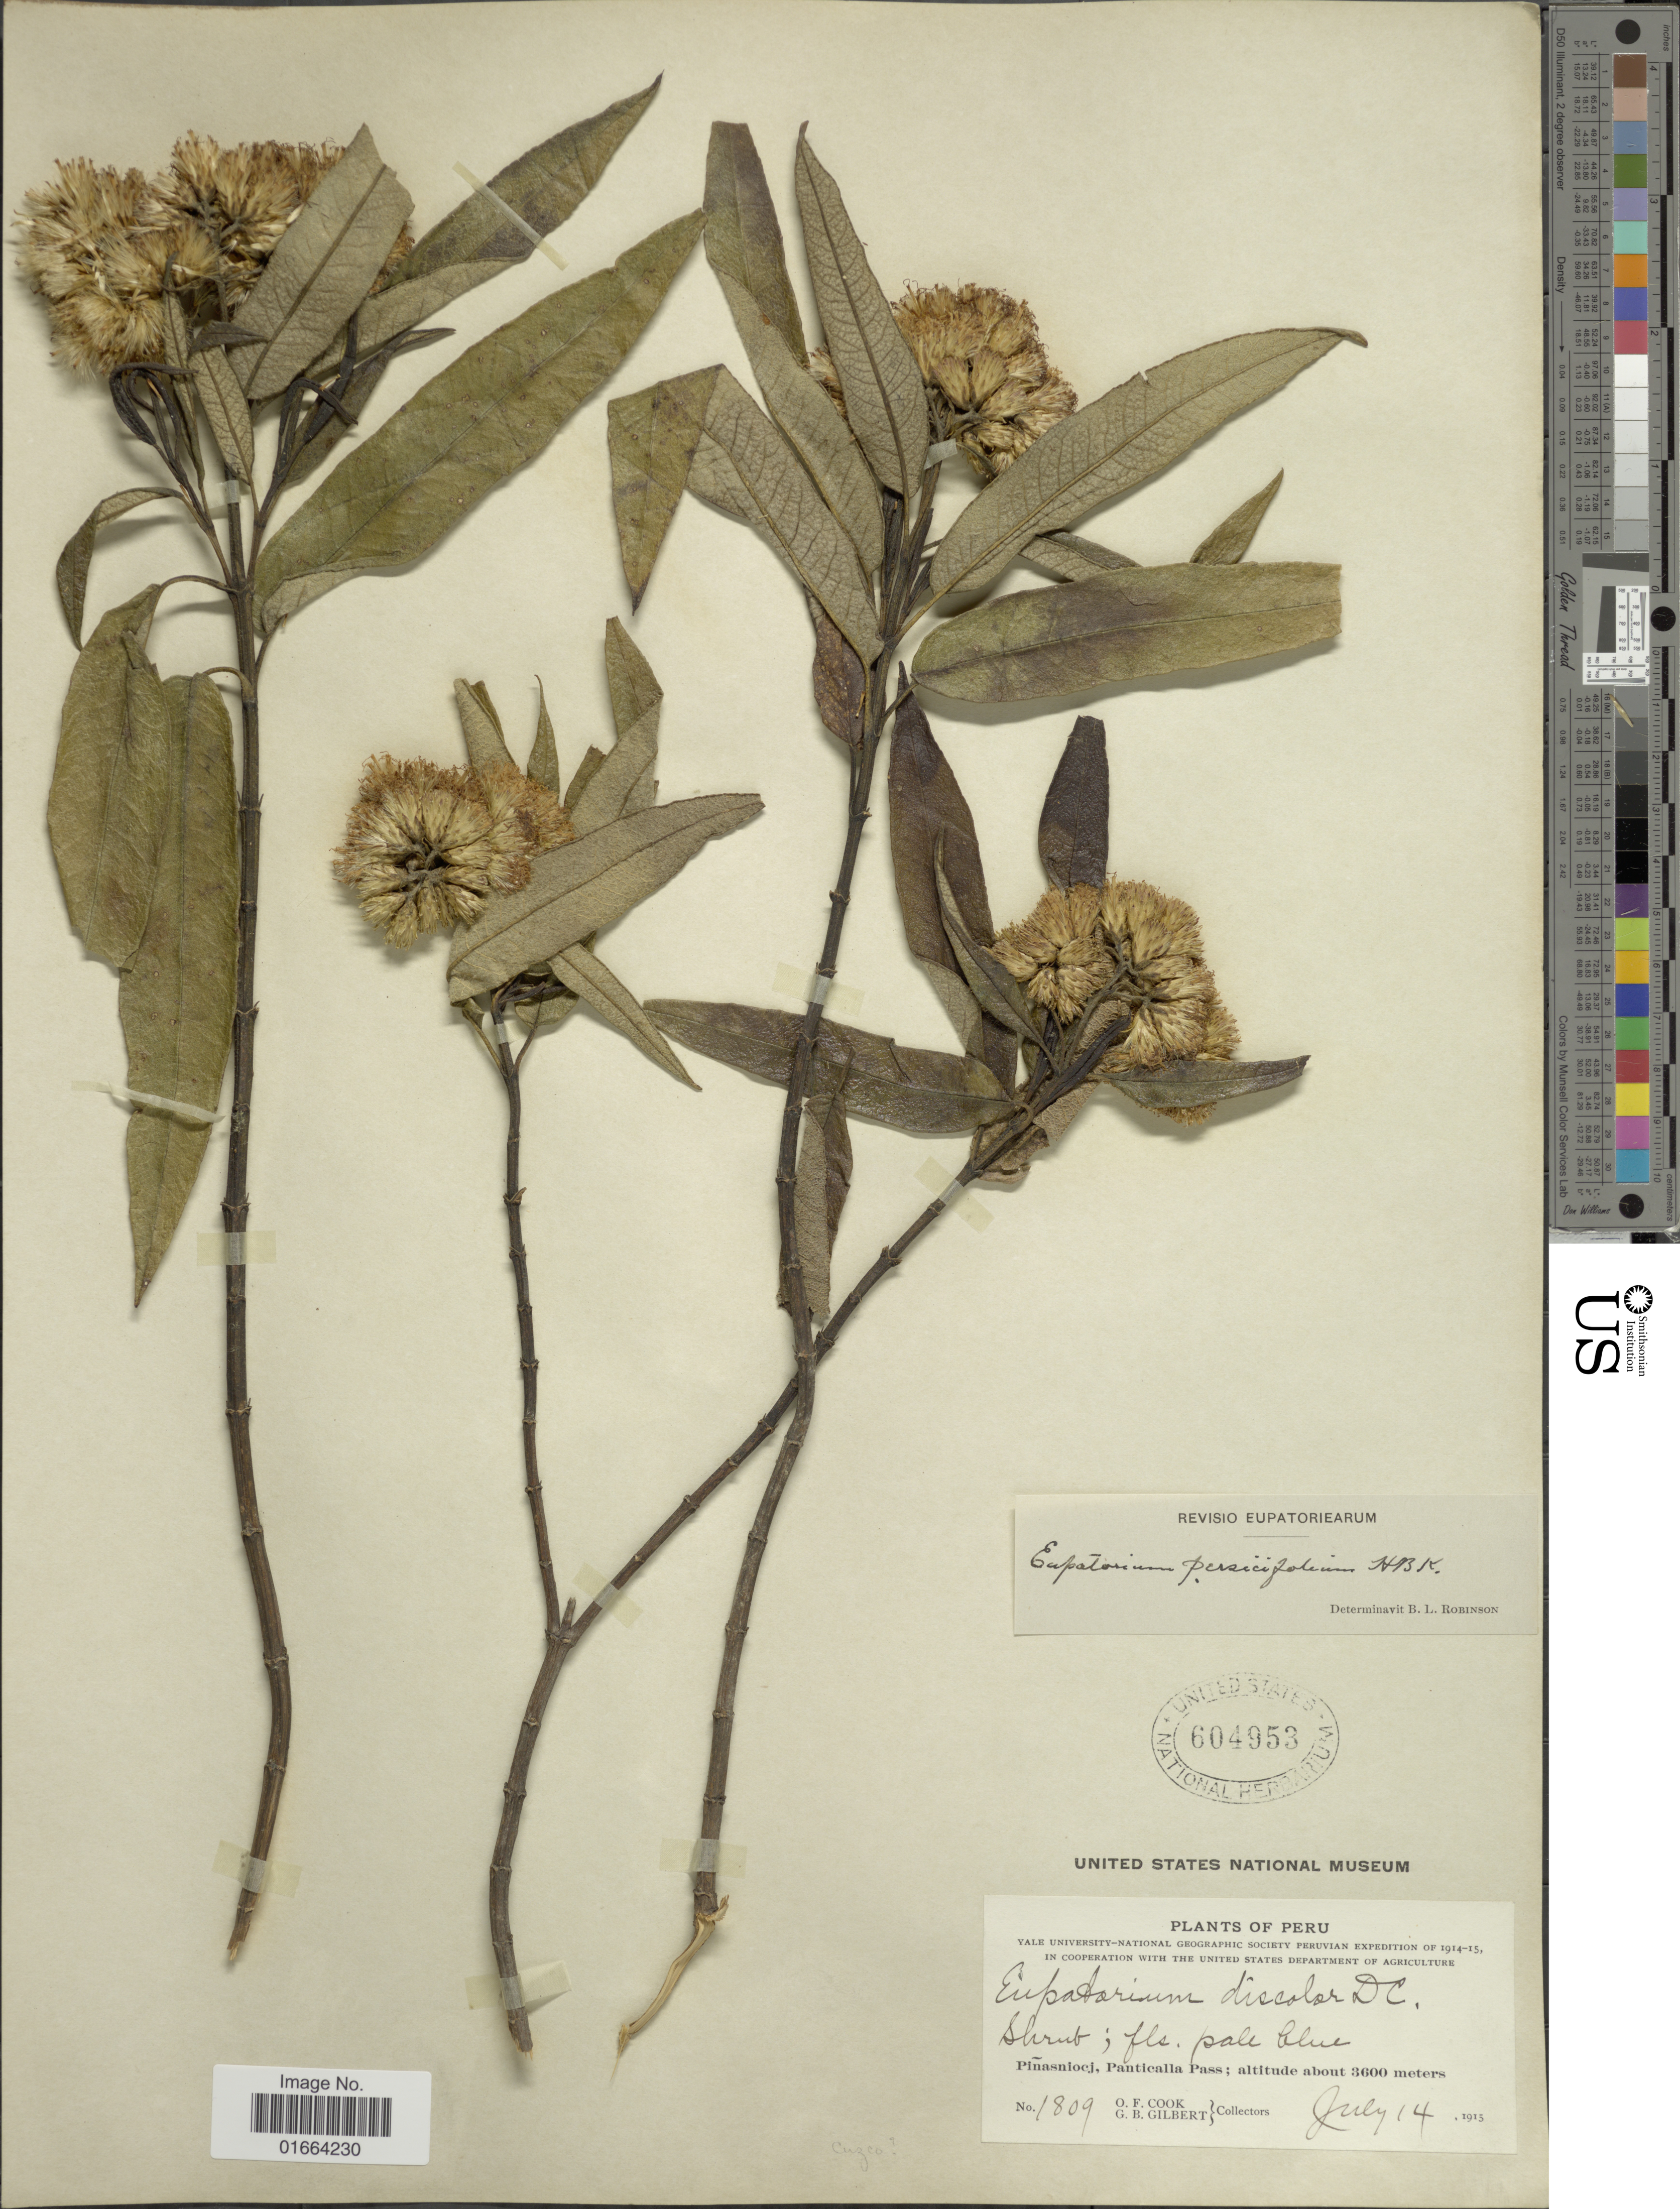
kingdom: Plantae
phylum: Tracheophyta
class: Magnoliopsida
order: Asterales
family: Asteraceae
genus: Aristeguietia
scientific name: Aristeguietia discolor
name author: (DC.) R.M. King & H. Rob.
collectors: O. F. Cook & G. B. Gilbert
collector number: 1908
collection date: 1915-07-14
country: Peru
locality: Piñasniocj, Panticalla Pass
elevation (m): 3600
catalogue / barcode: US 604953